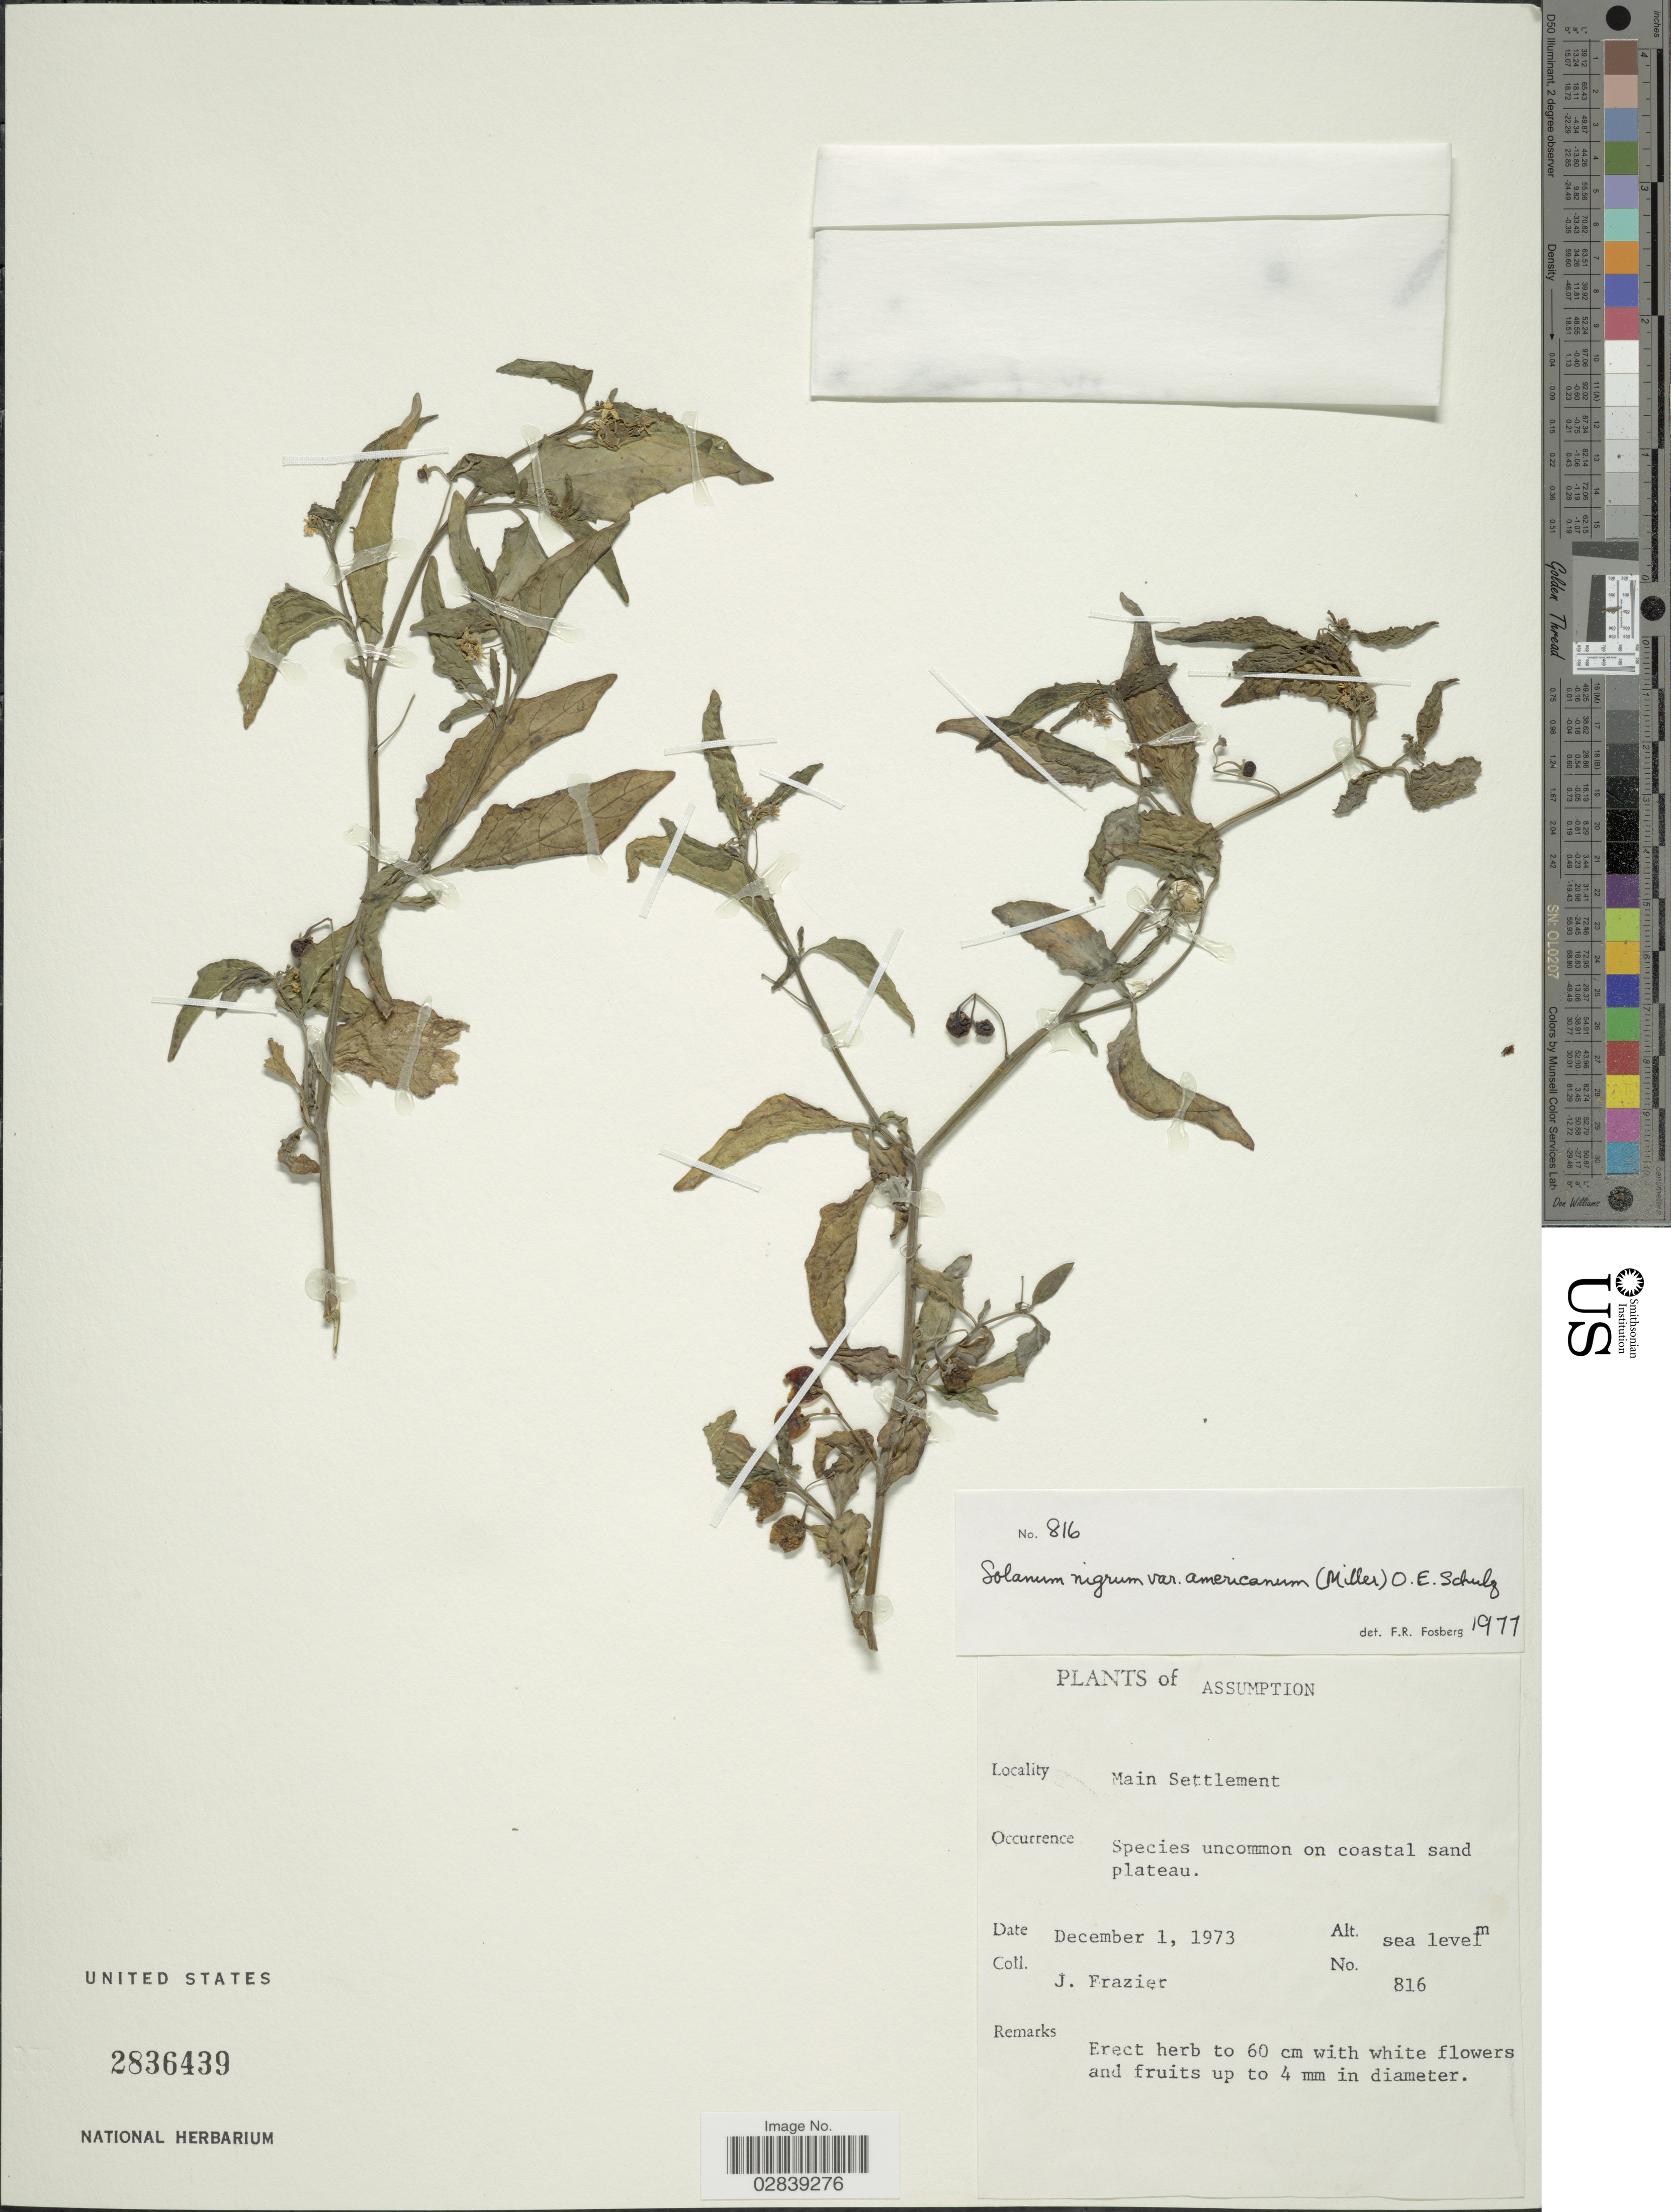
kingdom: Plantae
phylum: Tracheophyta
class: Magnoliopsida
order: Solanales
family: Solanaceae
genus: Solanum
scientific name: Solanum nigrum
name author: L.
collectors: J. Frazier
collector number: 816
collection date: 1973-12-01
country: Seychelles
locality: Assumption, Main Settlement.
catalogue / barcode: US 2836439